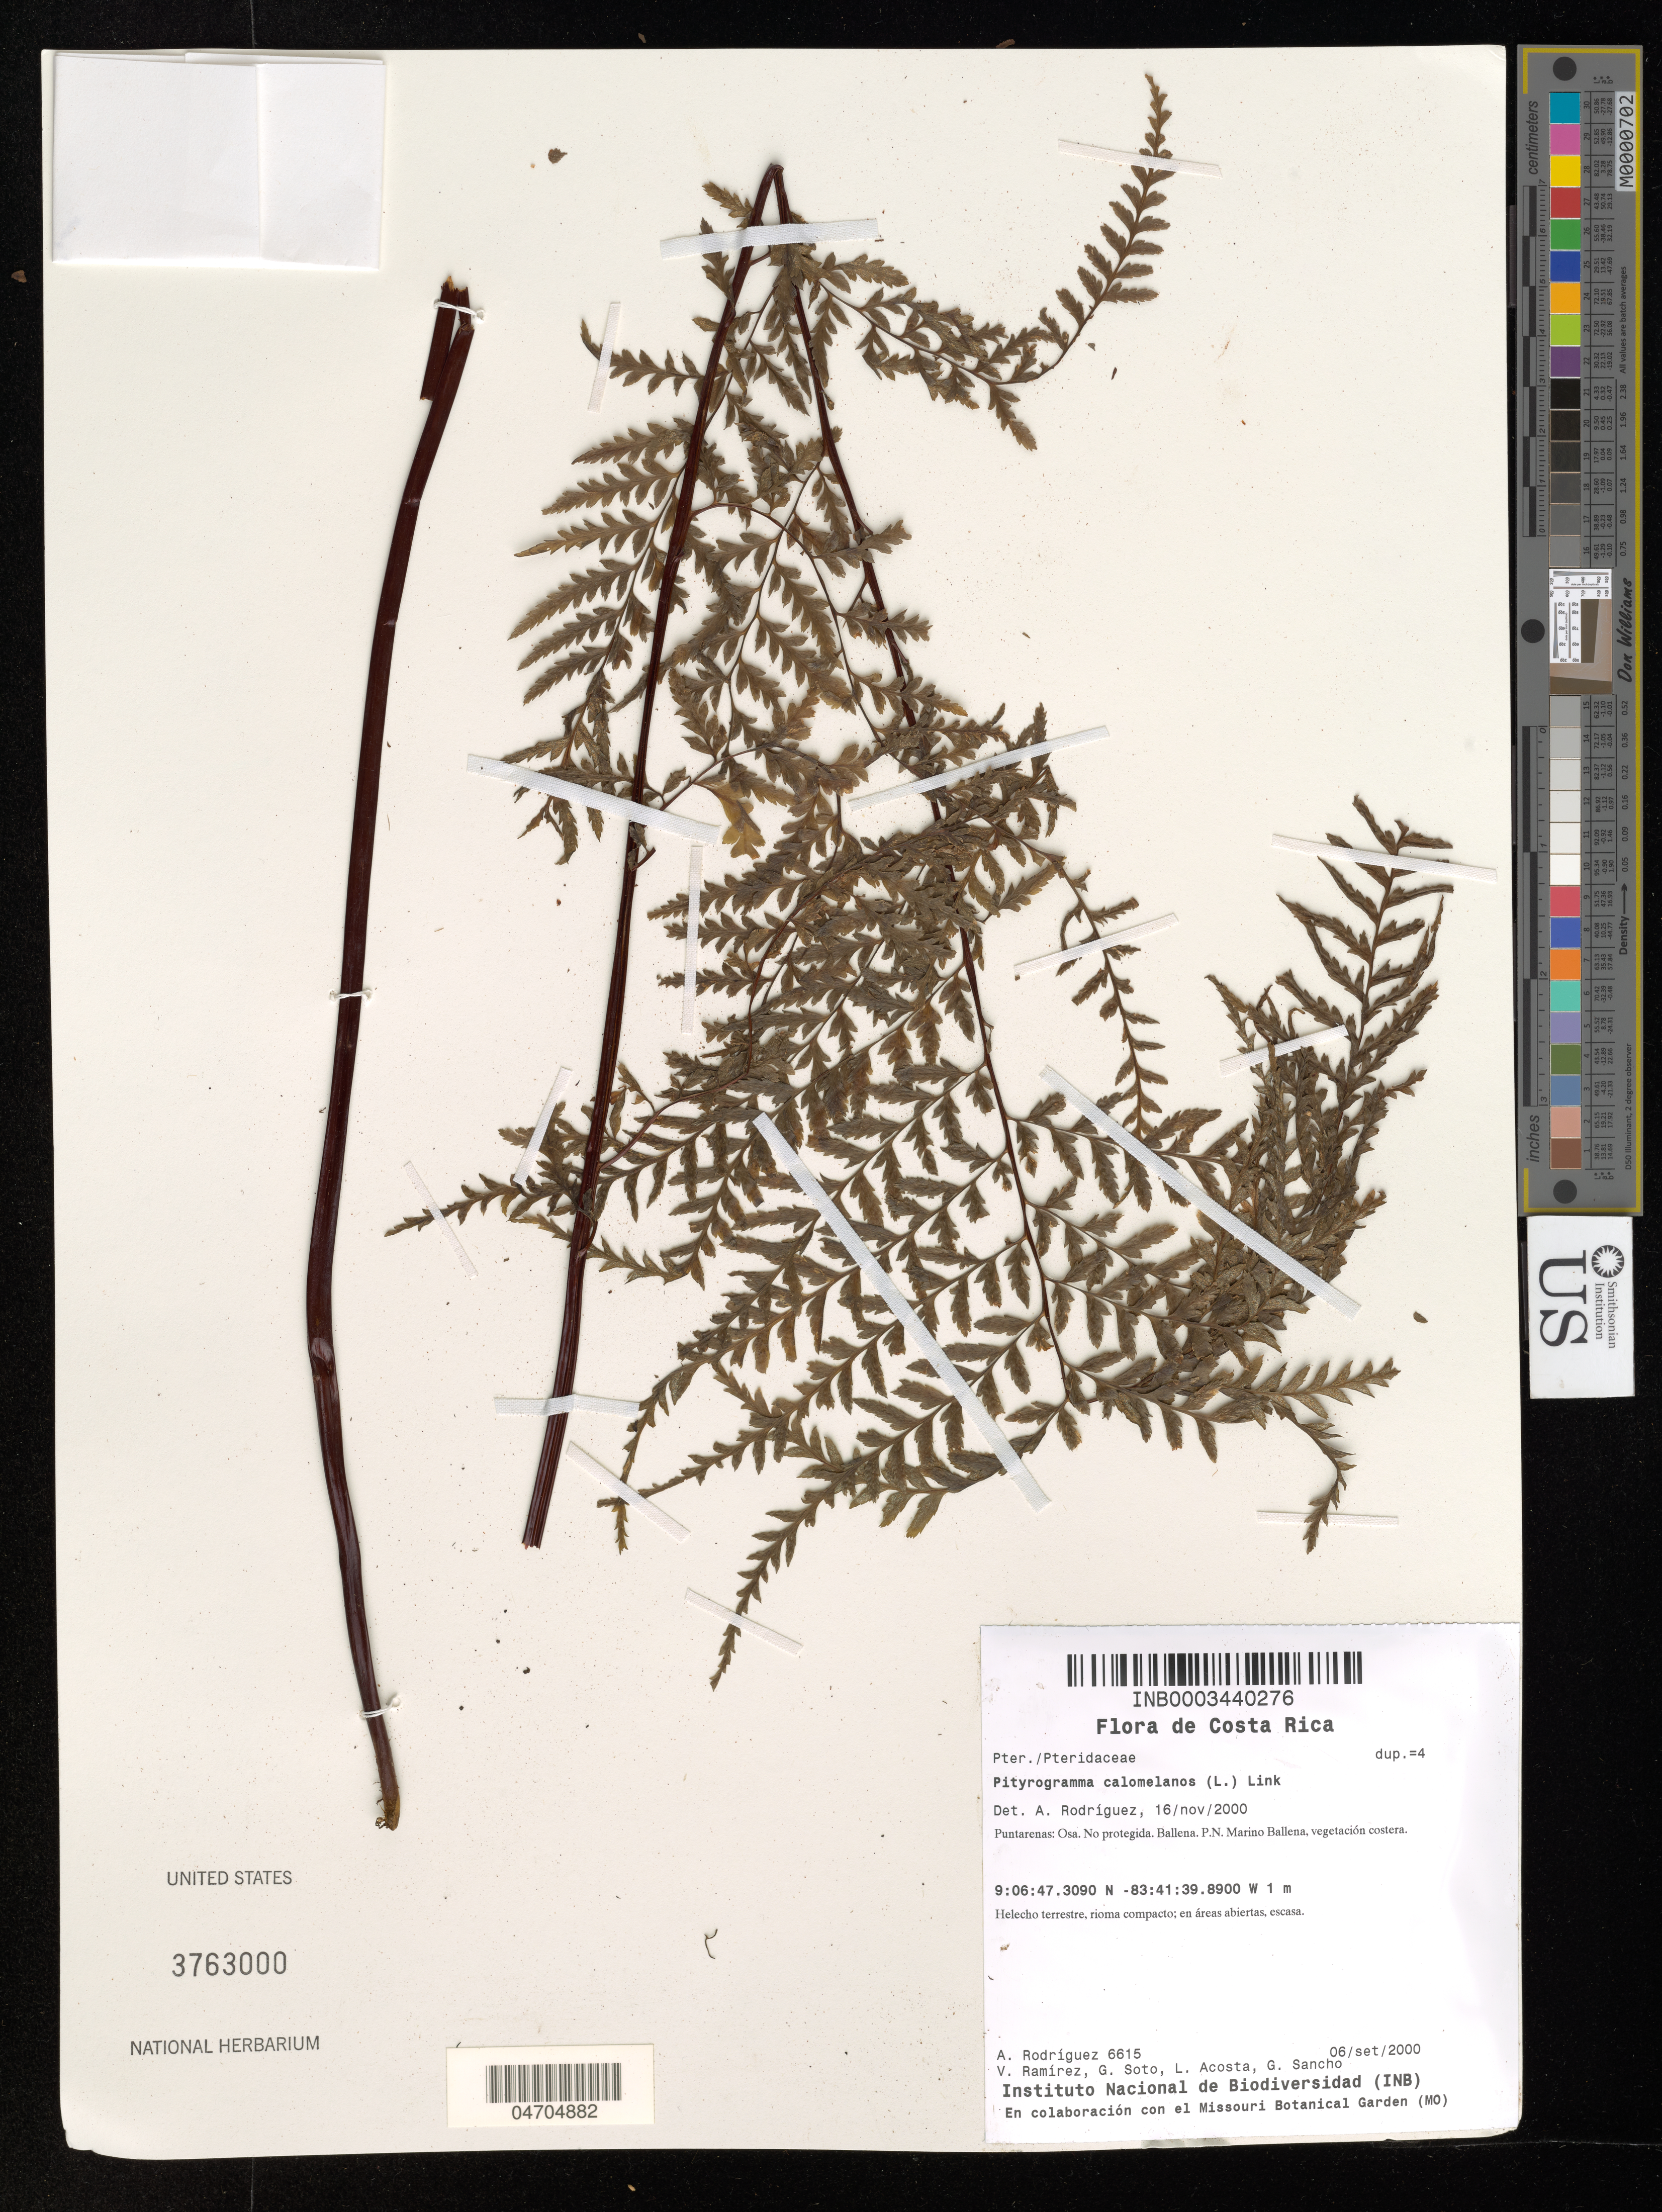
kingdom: Plantae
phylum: Tracheophyta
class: Polypodiopsida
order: Polypodiales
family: Pteridaceae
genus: Pityrogramma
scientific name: Pityrogramma calomelanos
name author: (L.) Link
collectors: A. Rodríguez, V. Ramirez, G. Soto, L. Acosta & G. Sancho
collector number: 6615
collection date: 2000-09-06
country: Costa Rica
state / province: Puntarenas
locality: Osa. No protegida. Ballena. P. N. Marino Ballena, vegetación costera.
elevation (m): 1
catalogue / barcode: US 3763000